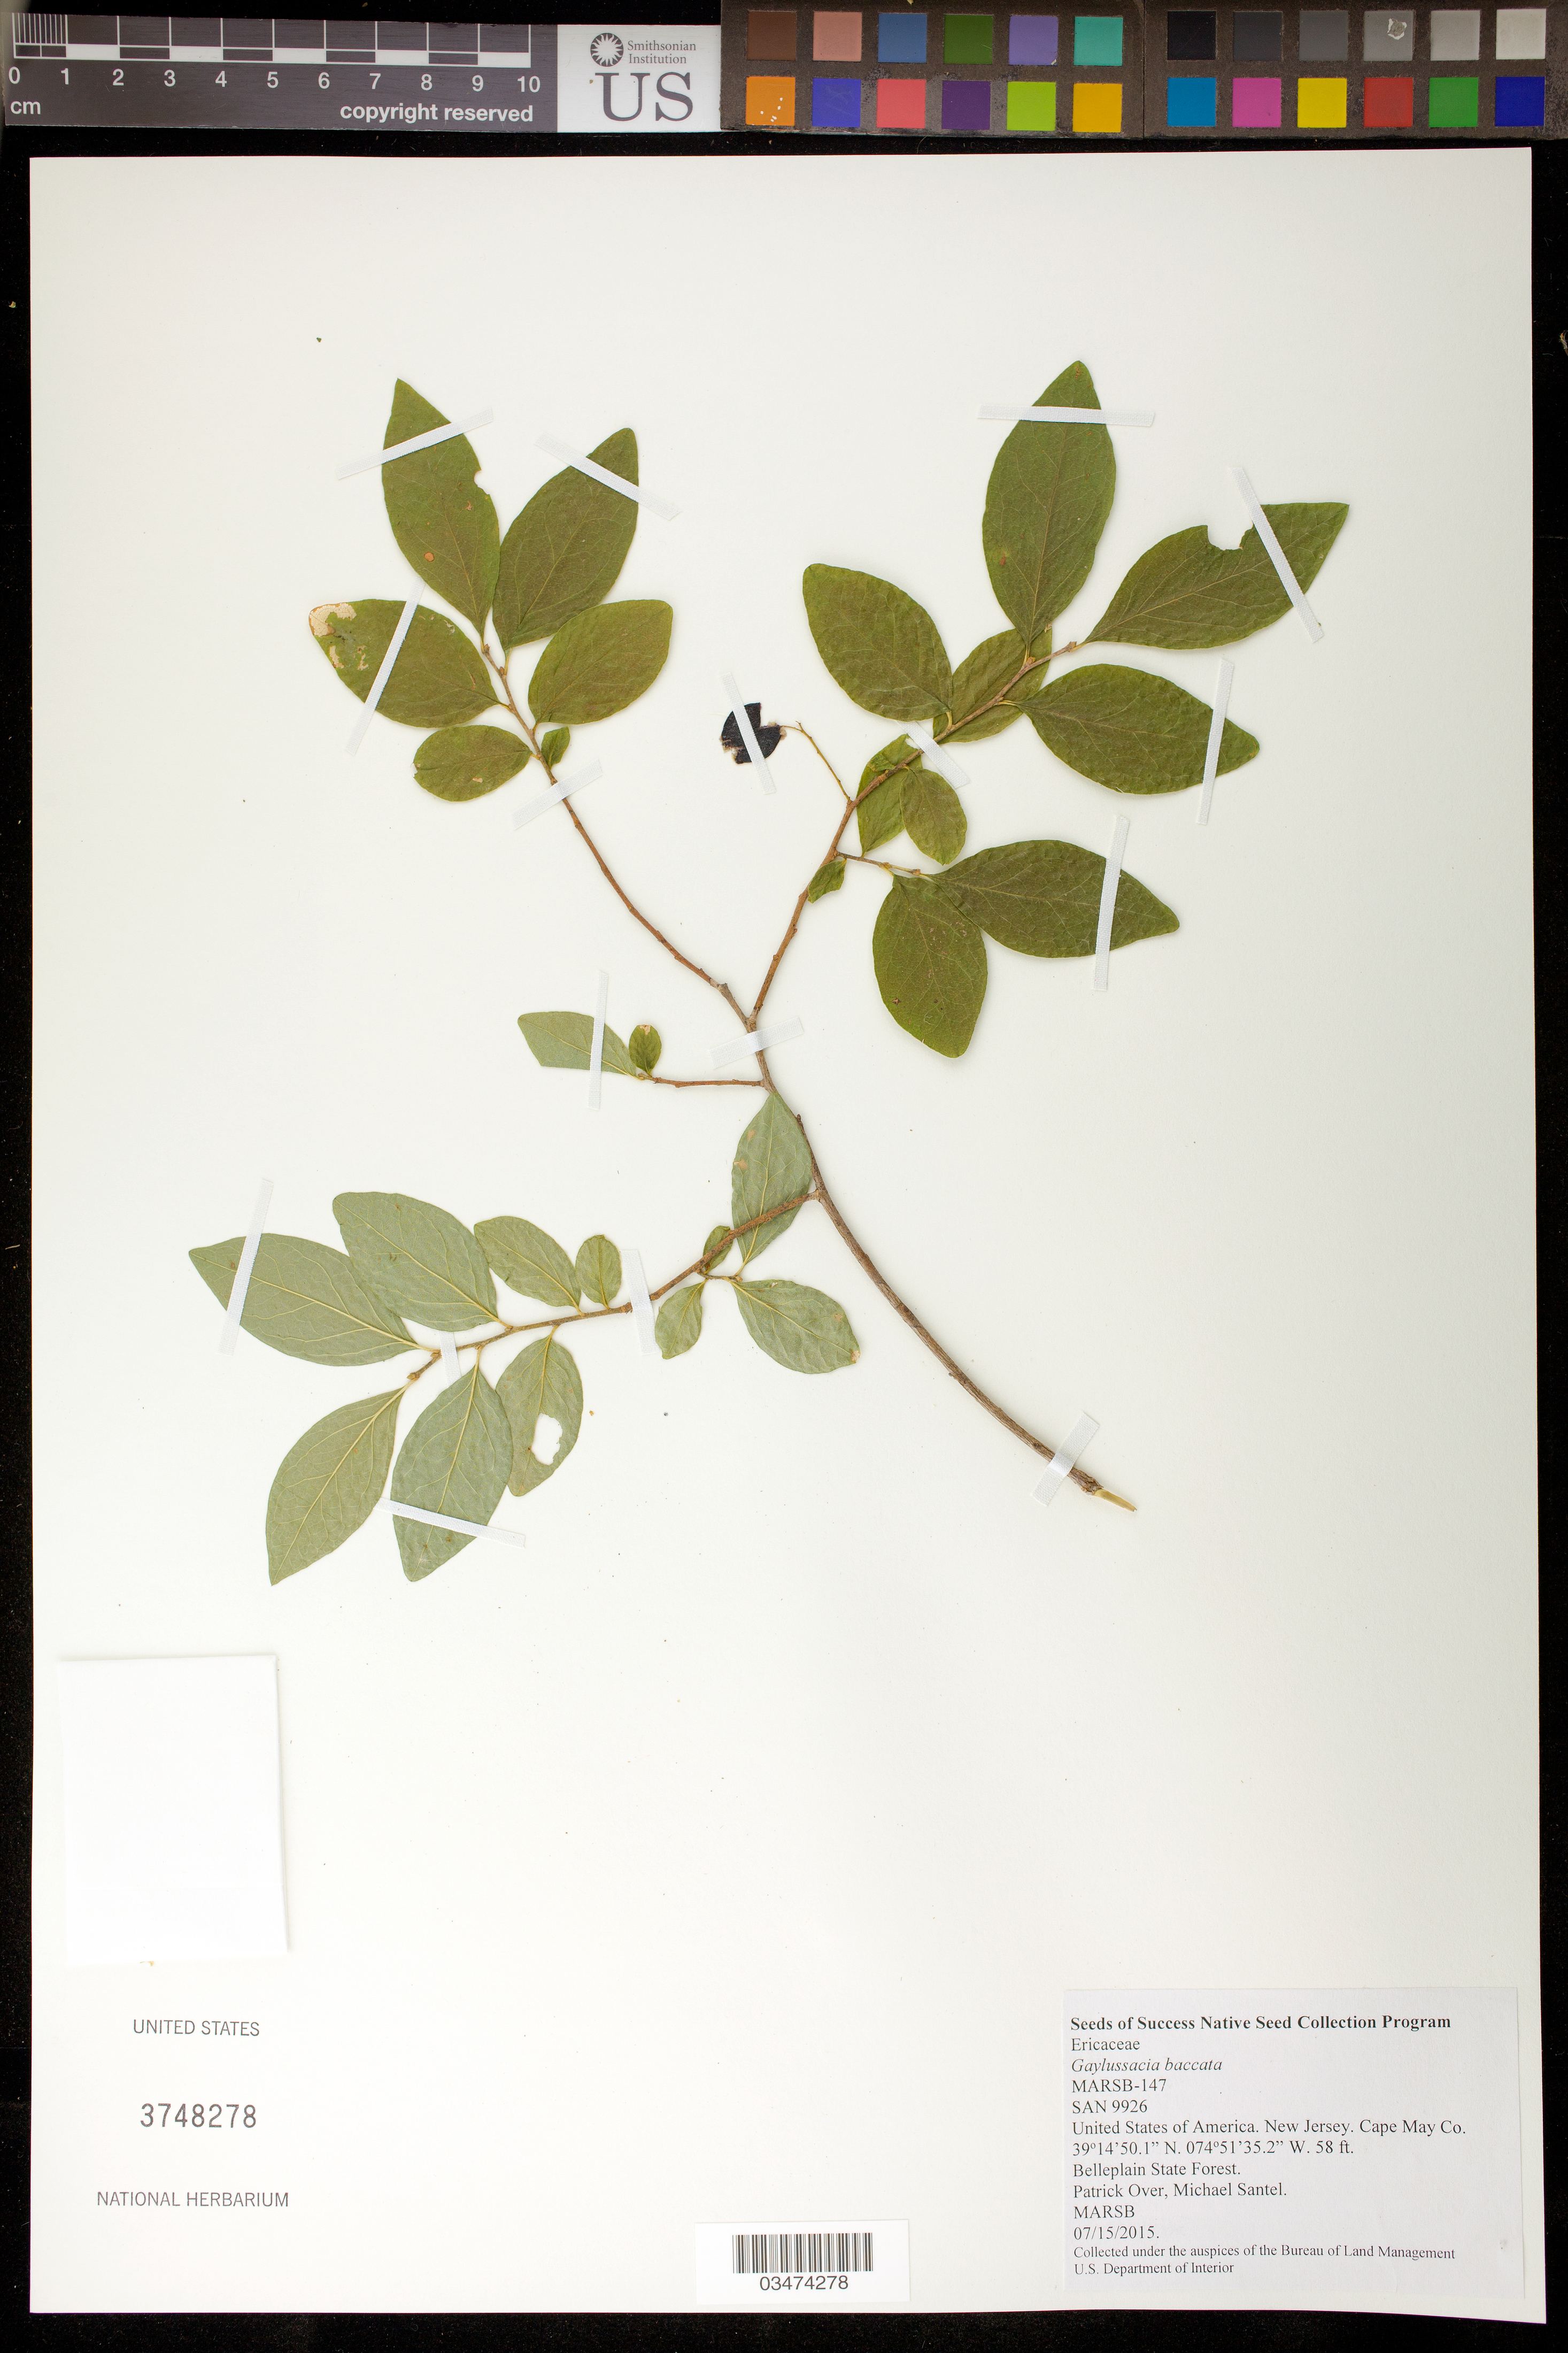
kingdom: Plantae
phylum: Tracheophyta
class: Magnoliopsida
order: Ericales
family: Ericaceae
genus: Gaylussacia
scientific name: Gaylussacia baccata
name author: (Wangenh.) K. Koch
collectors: P. Over & M. Santel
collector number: MARSB-147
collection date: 2015-07-15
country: United States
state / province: New Jersey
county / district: Cape May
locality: Belleplain State Forest, East creek trail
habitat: Pitch Pine Barrens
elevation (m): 18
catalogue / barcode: US 3748278